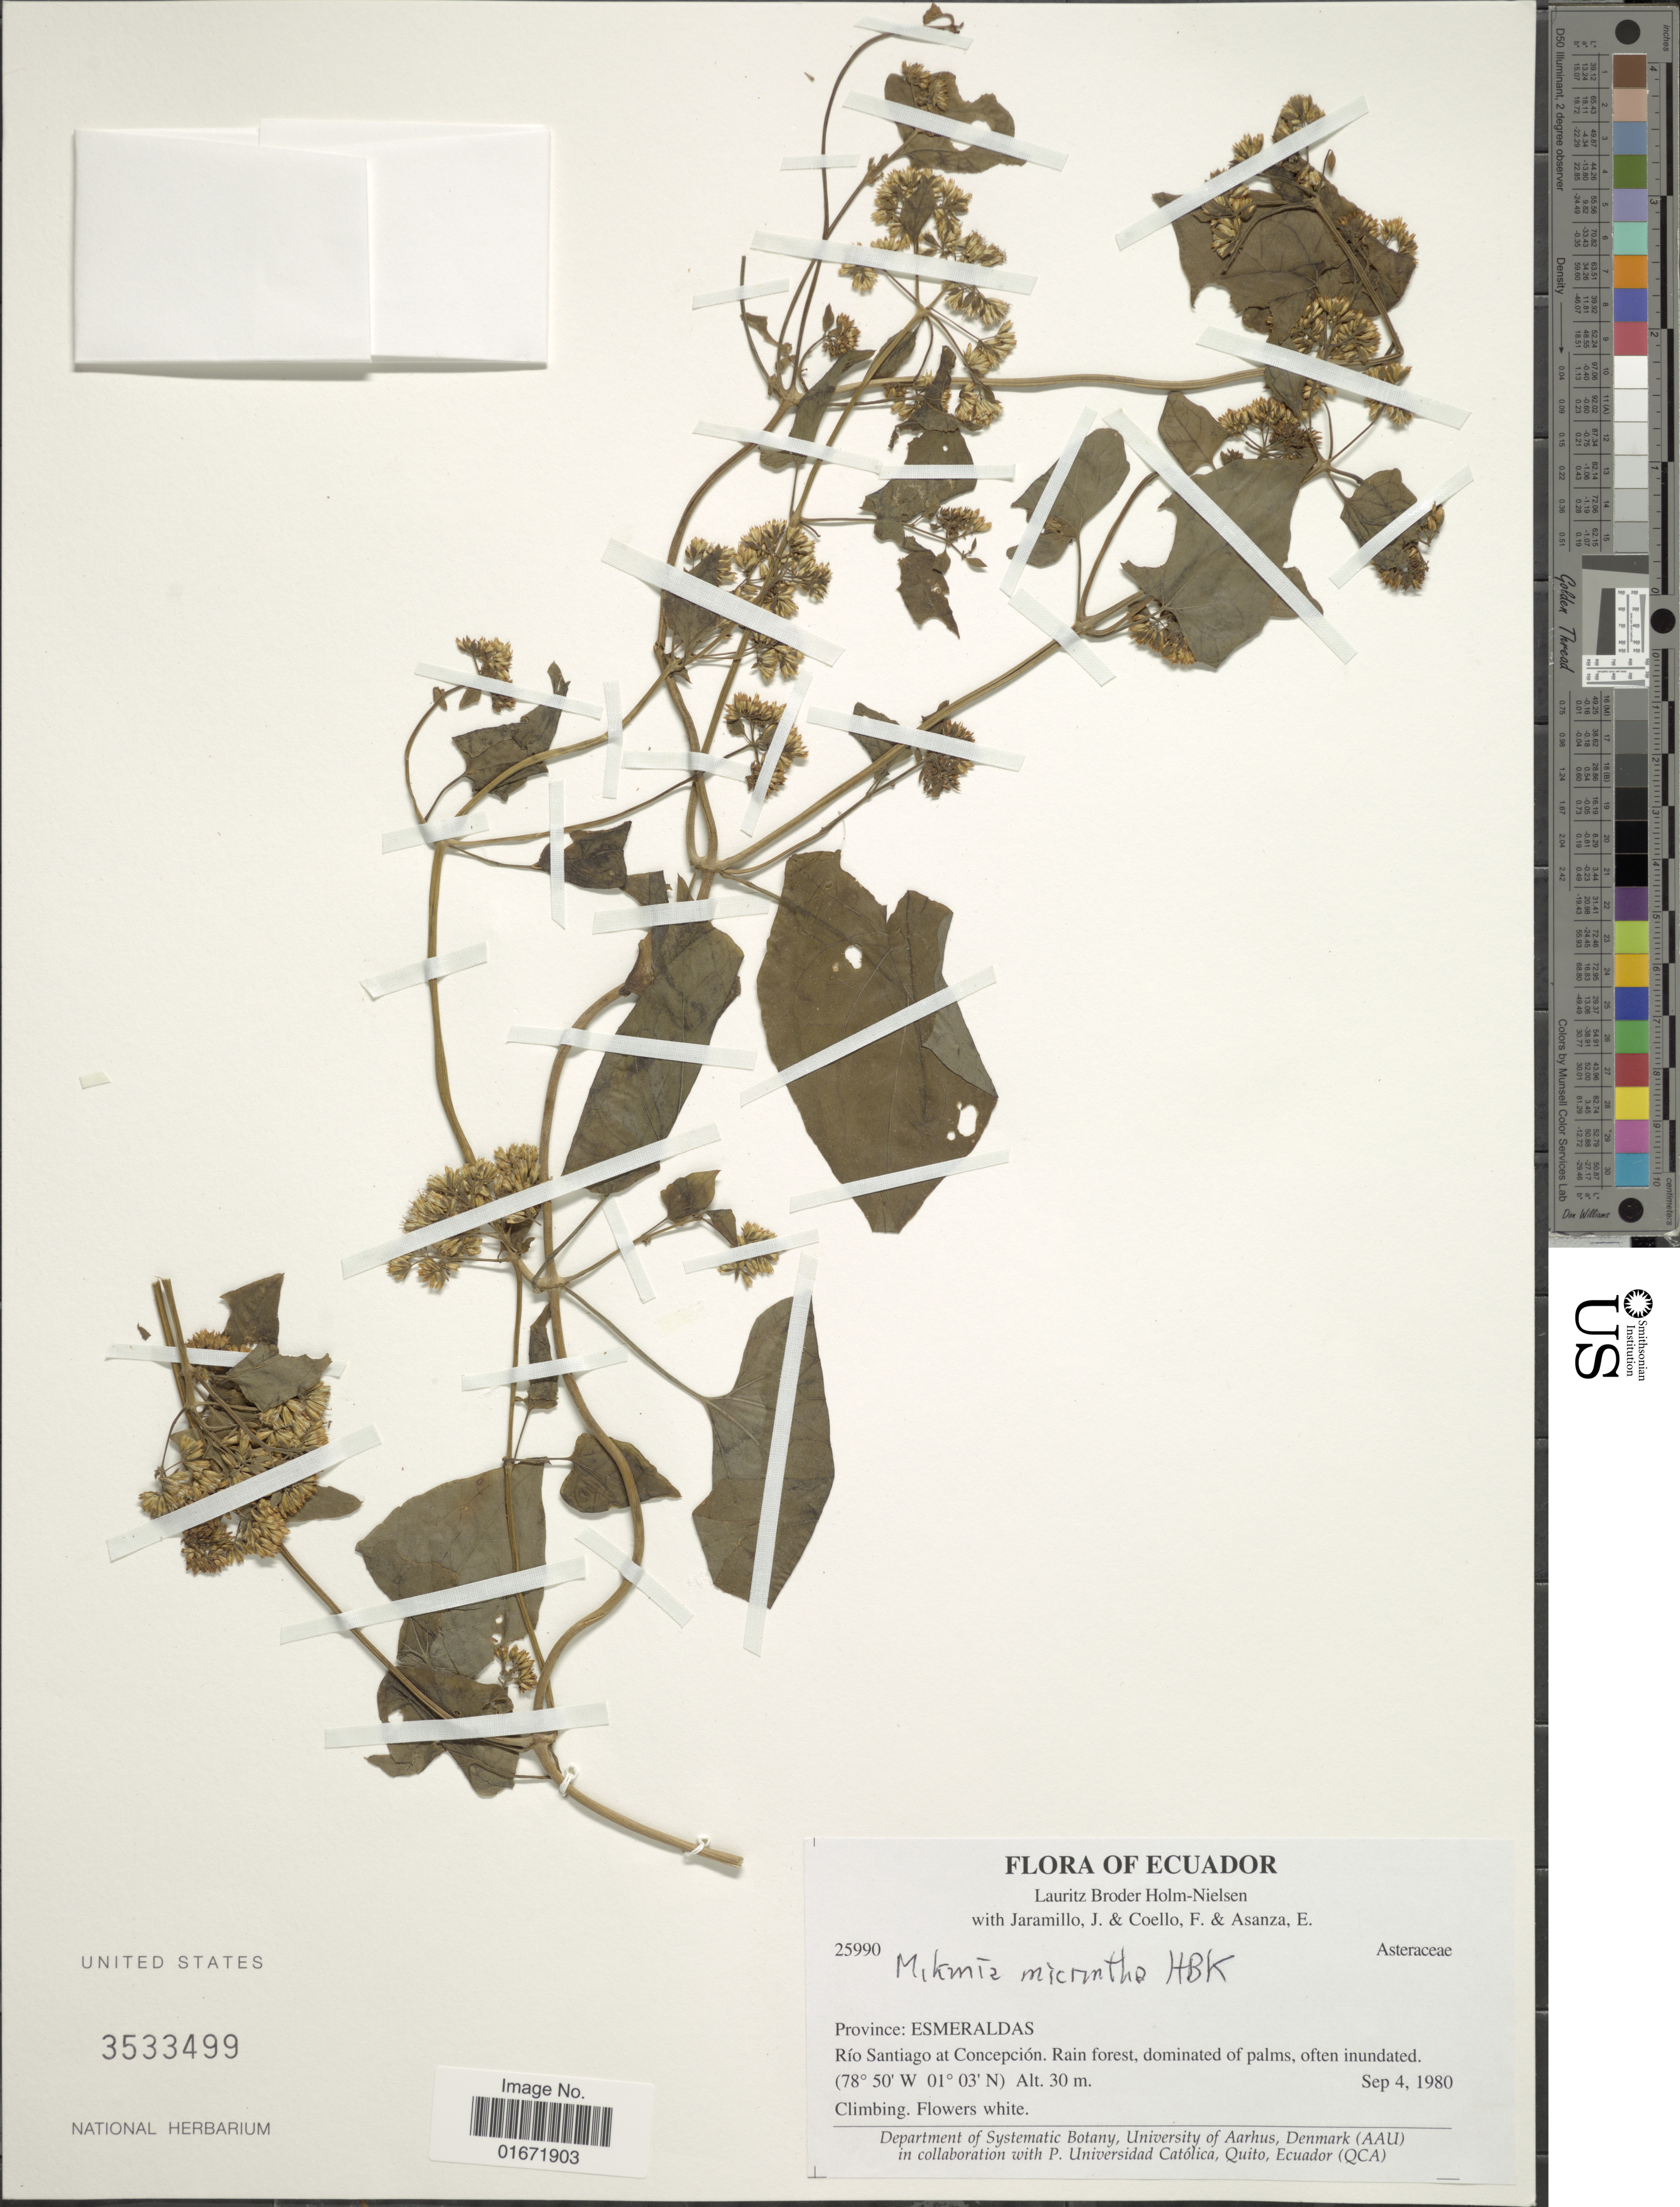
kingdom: Plantae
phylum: Tracheophyta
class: Magnoliopsida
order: Asterales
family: Asteraceae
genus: Mikania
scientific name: Mikania micrantha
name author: Kunth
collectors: L. B. Holm-Nielsen, J. Jaramillo, F. Coello & E. Asanza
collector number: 25990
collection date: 1980-09-04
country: Ecuador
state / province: Esmeraldas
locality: Province: Esmeraldas. Río Santiago at Concepción.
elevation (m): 30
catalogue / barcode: US 3533499